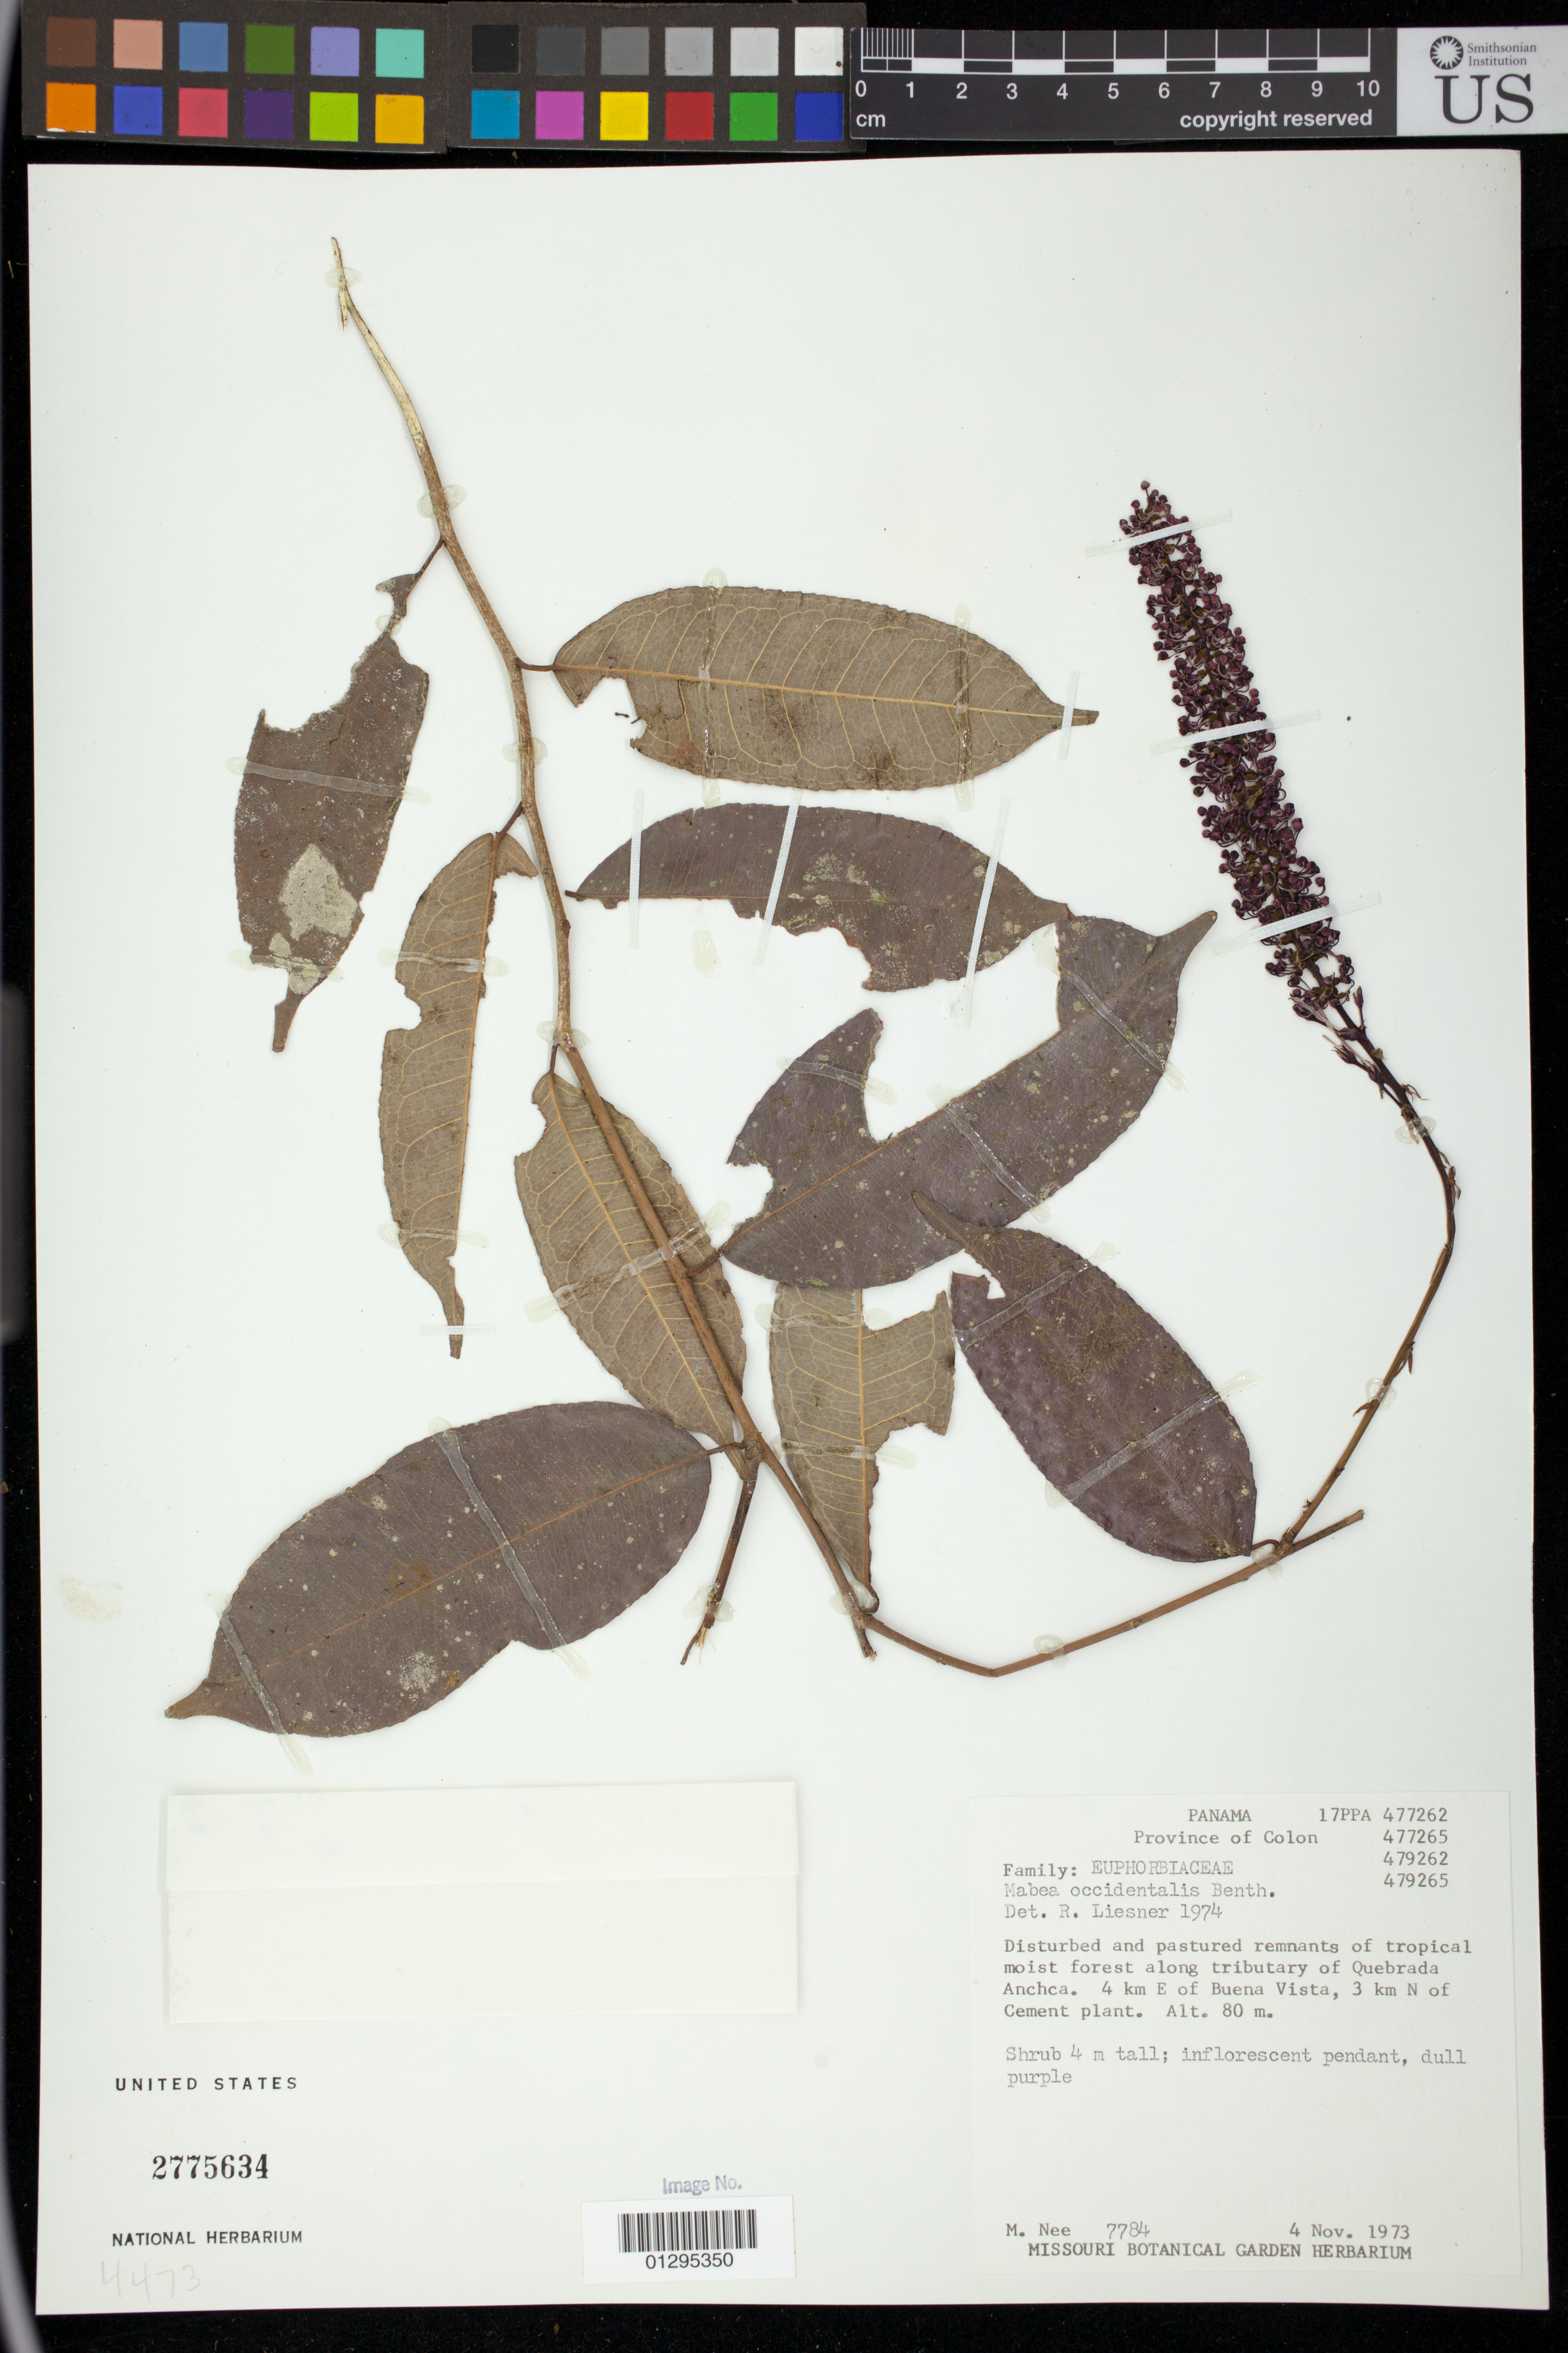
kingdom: Plantae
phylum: Tracheophyta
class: Magnoliopsida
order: Malpighiales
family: Euphorbiaceae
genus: Mabea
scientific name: Mabea occidentalis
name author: Benth.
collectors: M. Nee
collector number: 7784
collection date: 1973-11-04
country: Panama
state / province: Colón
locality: Forest along tributary of Quebrada Anchca [Ancha]. 4 km E of Buena Vista, 3 km N of Cement Plant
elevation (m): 80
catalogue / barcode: US 2775634